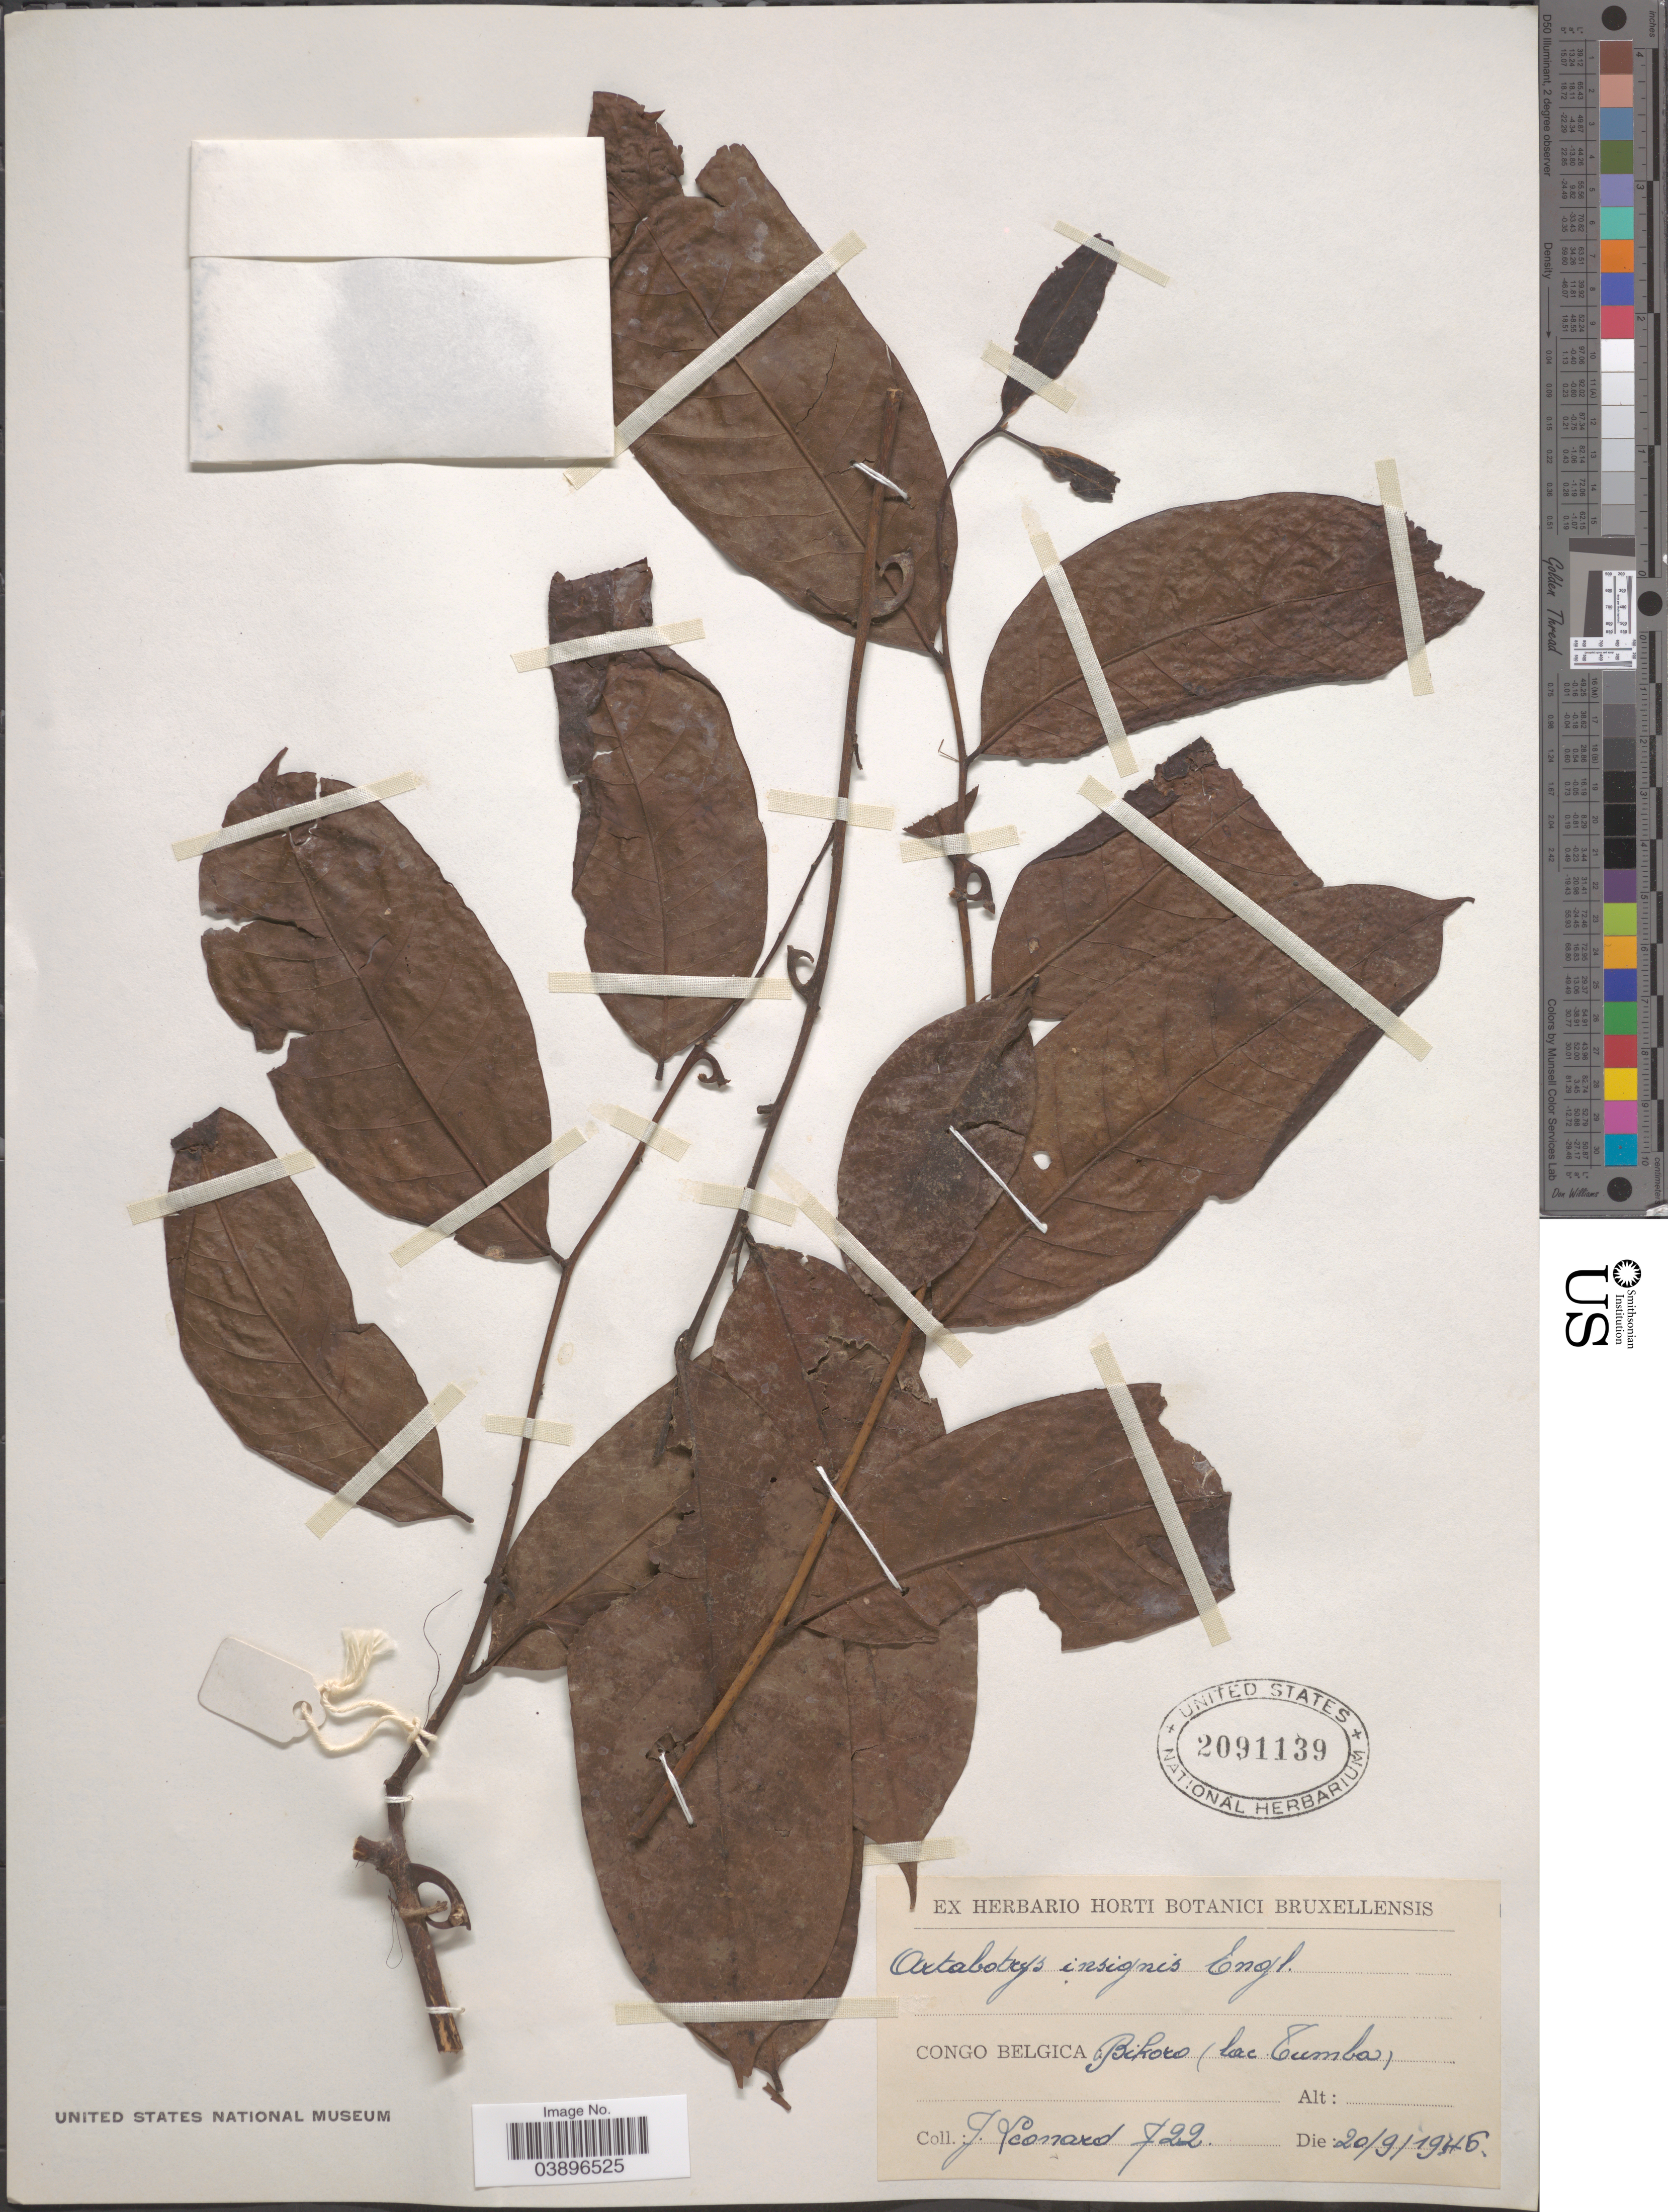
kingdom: Plantae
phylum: Tracheophyta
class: Magnoliopsida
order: Magnoliales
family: Annonaceae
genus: Artabotrys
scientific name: Artabotrys insignis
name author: Engl. & Diels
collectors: J. Leonard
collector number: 722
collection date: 1946-09-20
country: Congo, Democratic Republic of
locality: Congo Belgica: Bikoro (Lac. Tumba).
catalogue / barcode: US 2091139